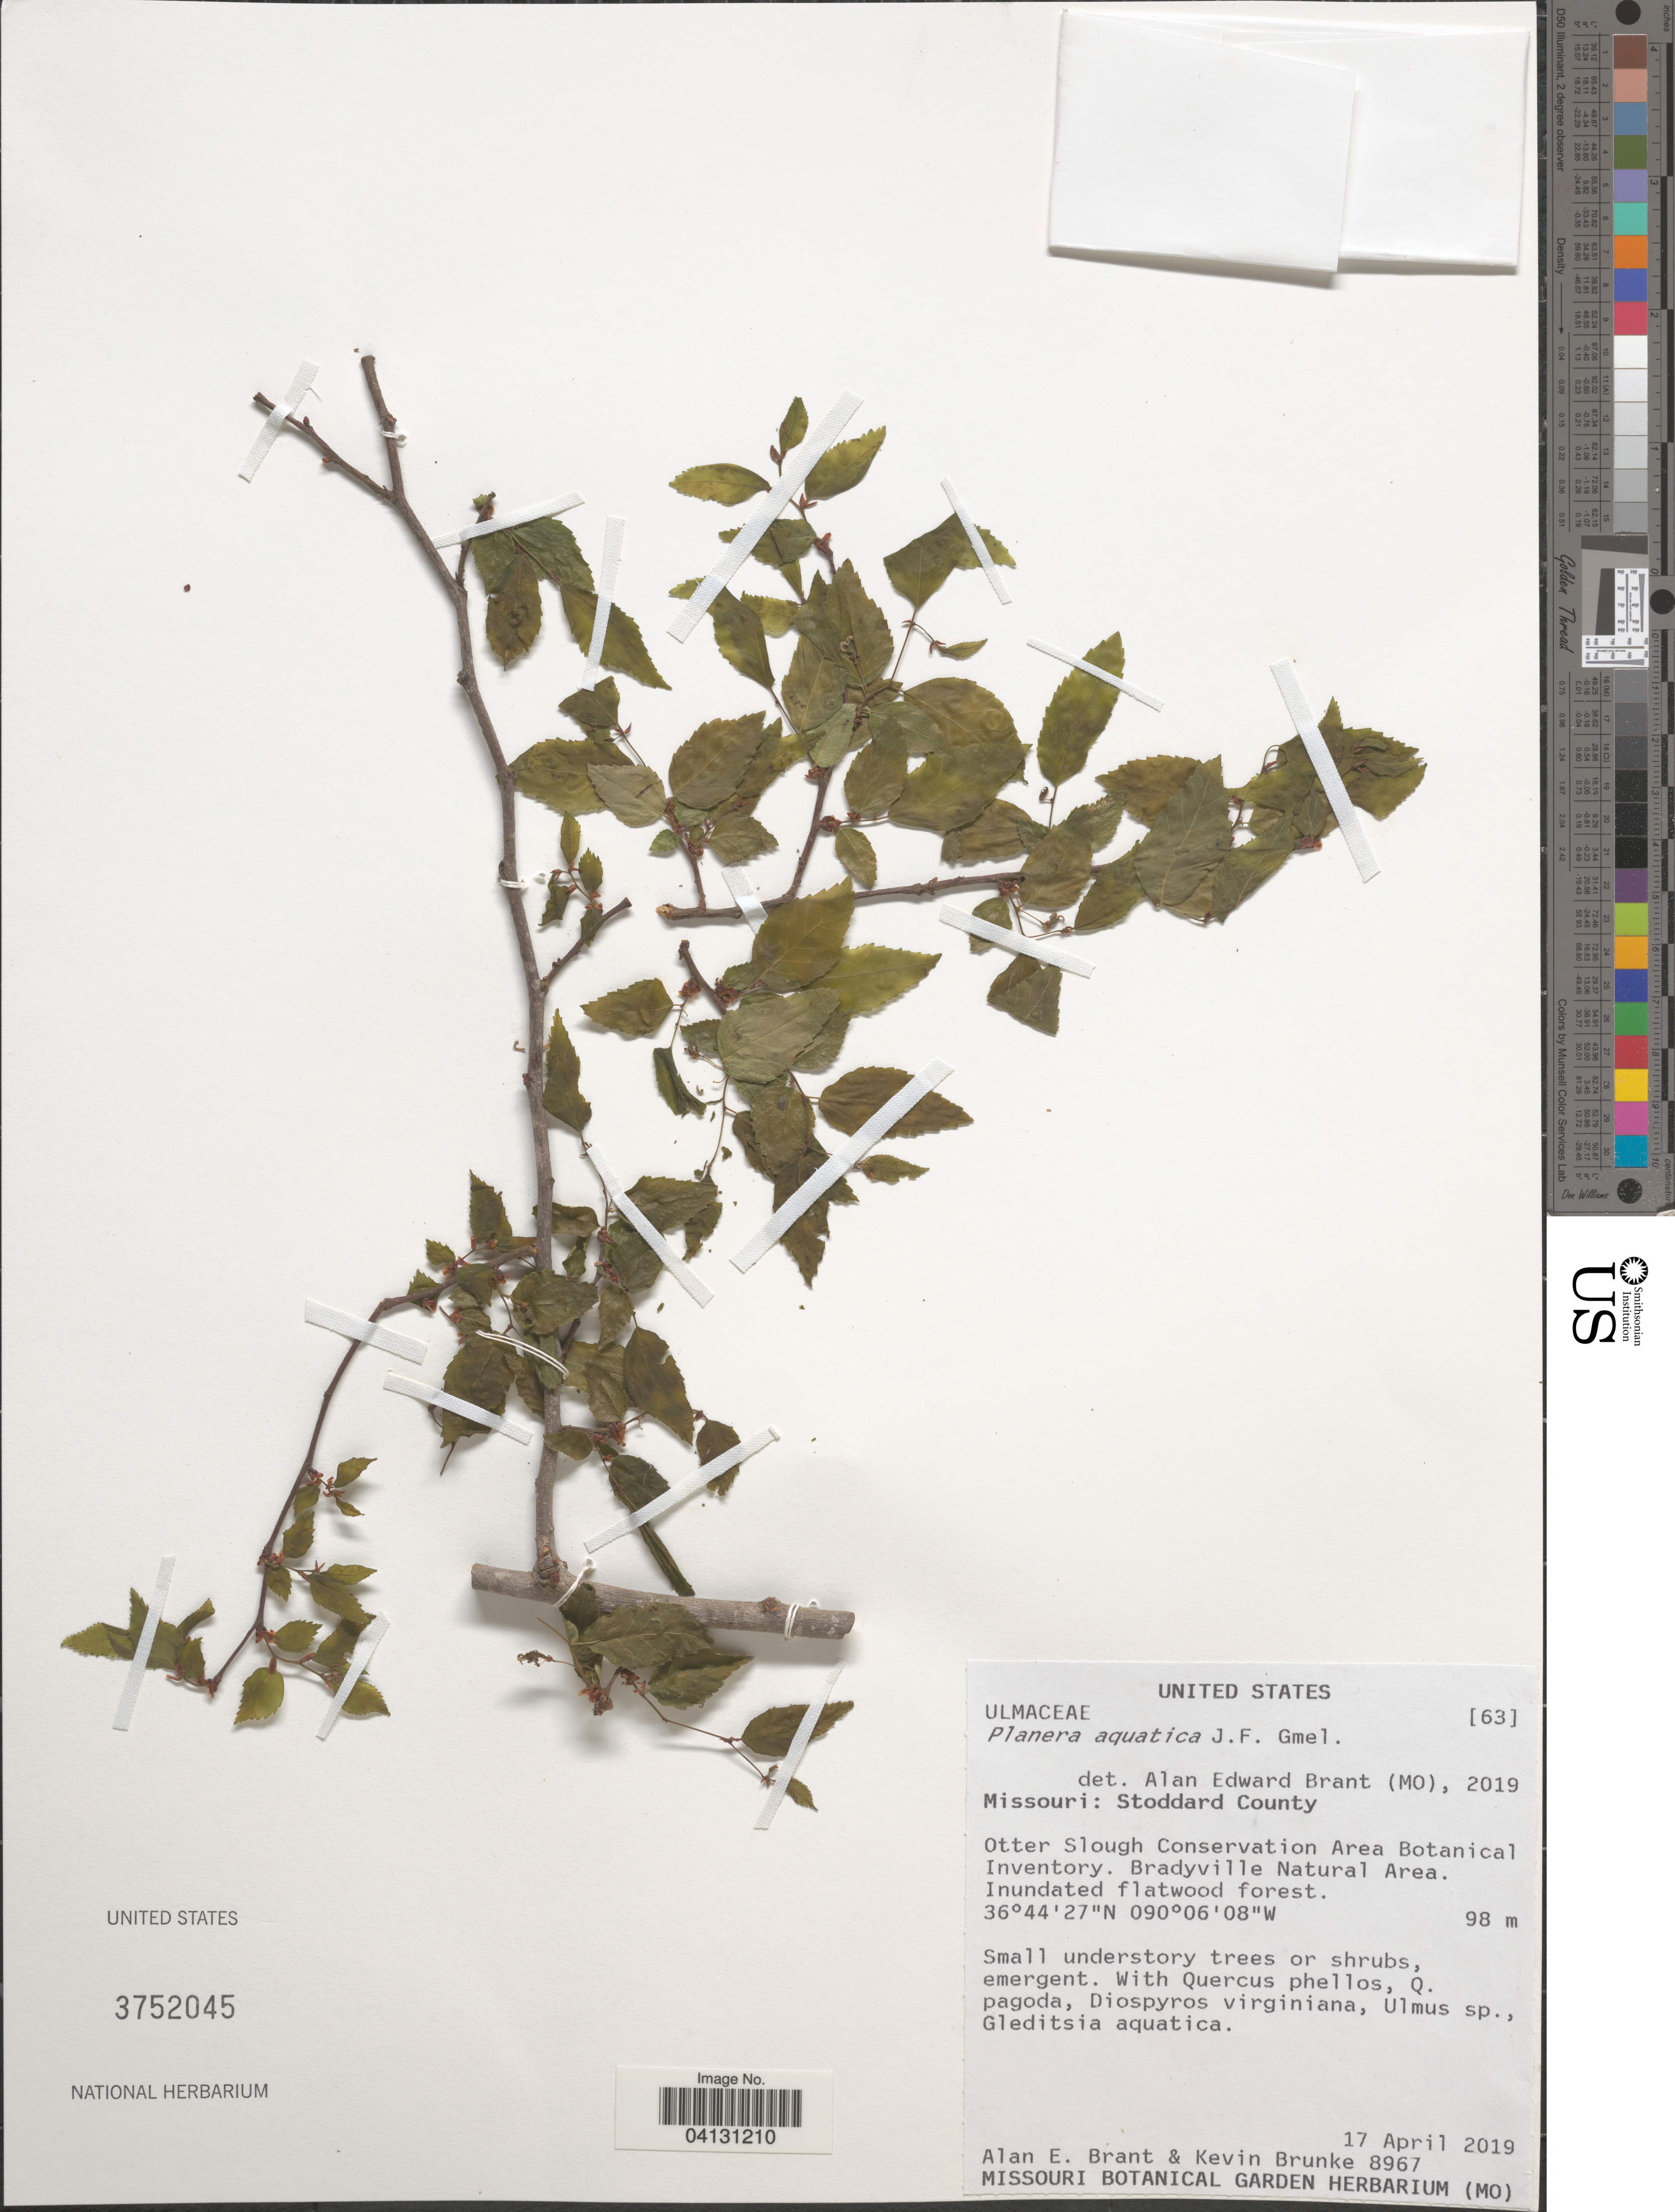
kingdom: Plantae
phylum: Tracheophyta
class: Magnoliopsida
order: Rosales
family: Ulmaceae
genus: Planera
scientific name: Planera aquatica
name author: J.F. Gmel.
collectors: A. Brant & K. Brunke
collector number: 8967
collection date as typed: Transcribed d/m/y: 17/4/2019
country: United States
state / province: Missouri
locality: Stoddard County. Otter Slough Conservation Area Botanical Inventory. Bradyville Natural Area.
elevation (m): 98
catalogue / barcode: US 3752045